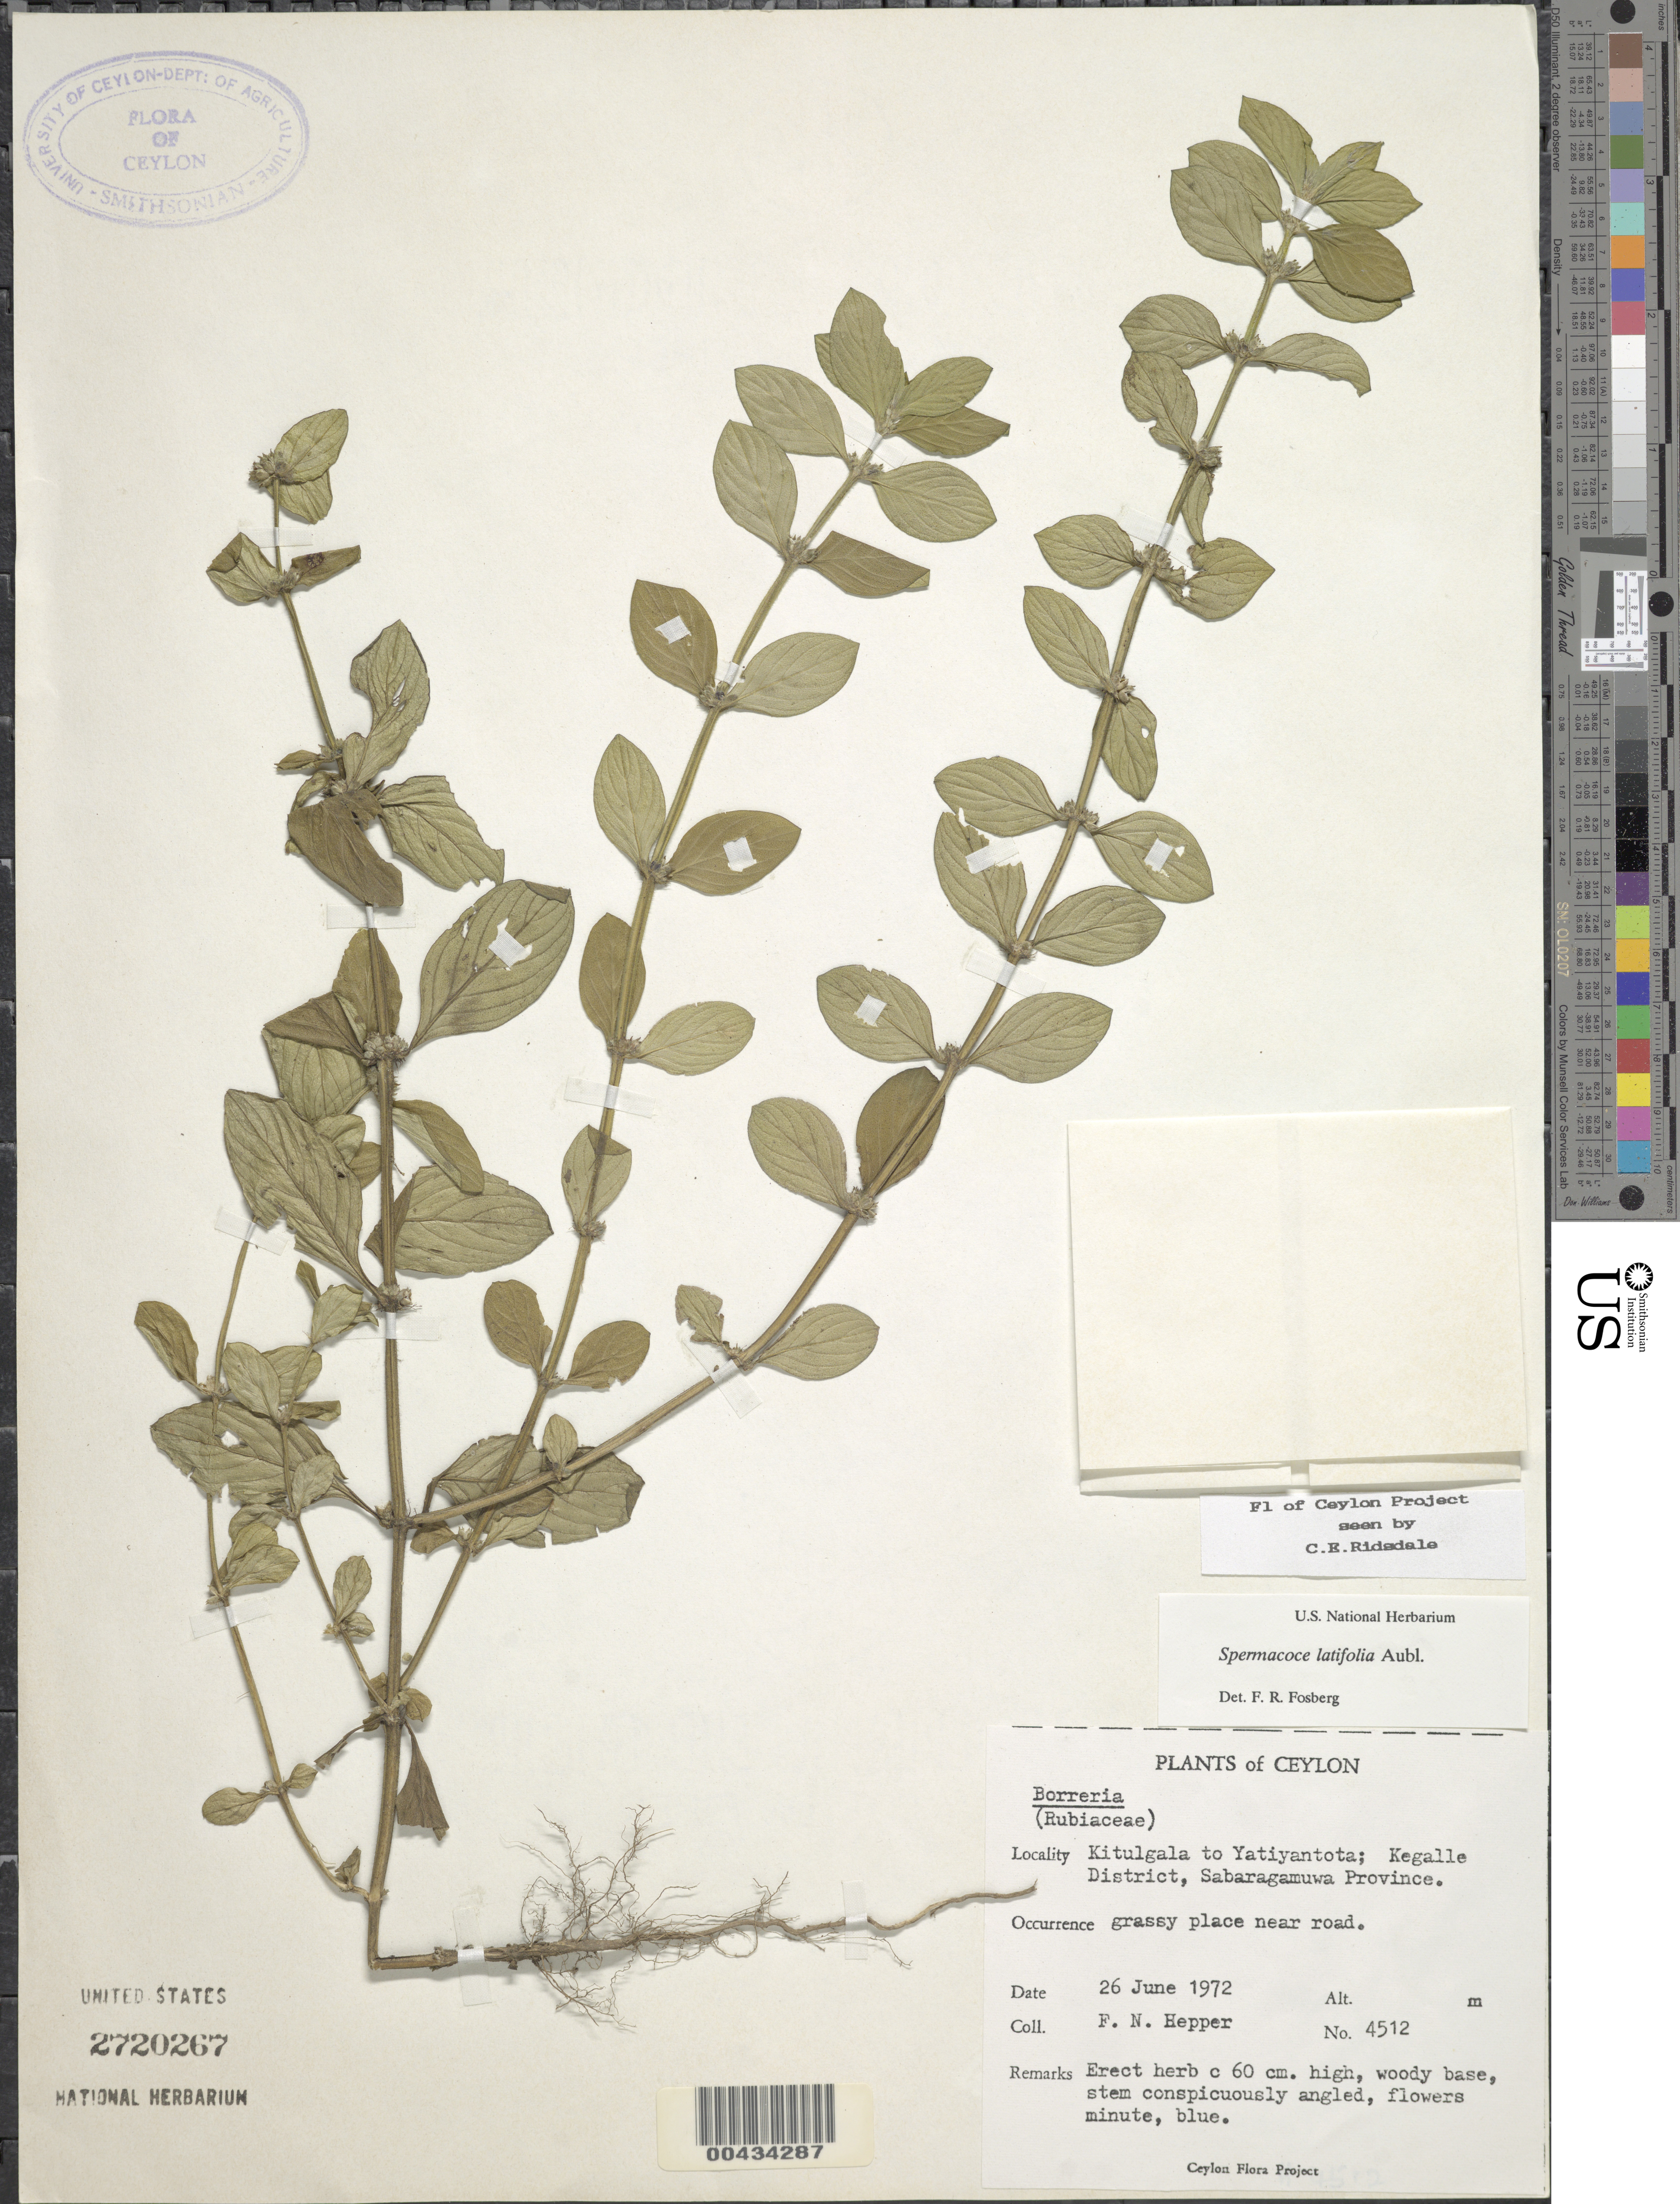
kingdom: Plantae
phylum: Tracheophyta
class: Magnoliopsida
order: Gentianales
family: Rubiaceae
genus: Spermacoce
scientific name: Spermacoce latifolia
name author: Aubl.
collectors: F. Hepper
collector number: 4512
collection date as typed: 26 Jun 1972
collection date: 1972-06-26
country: Sri Lanka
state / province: Sabaragamuwa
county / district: Kegalla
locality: Kitulgala to Yatiyantota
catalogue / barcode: US 2720267